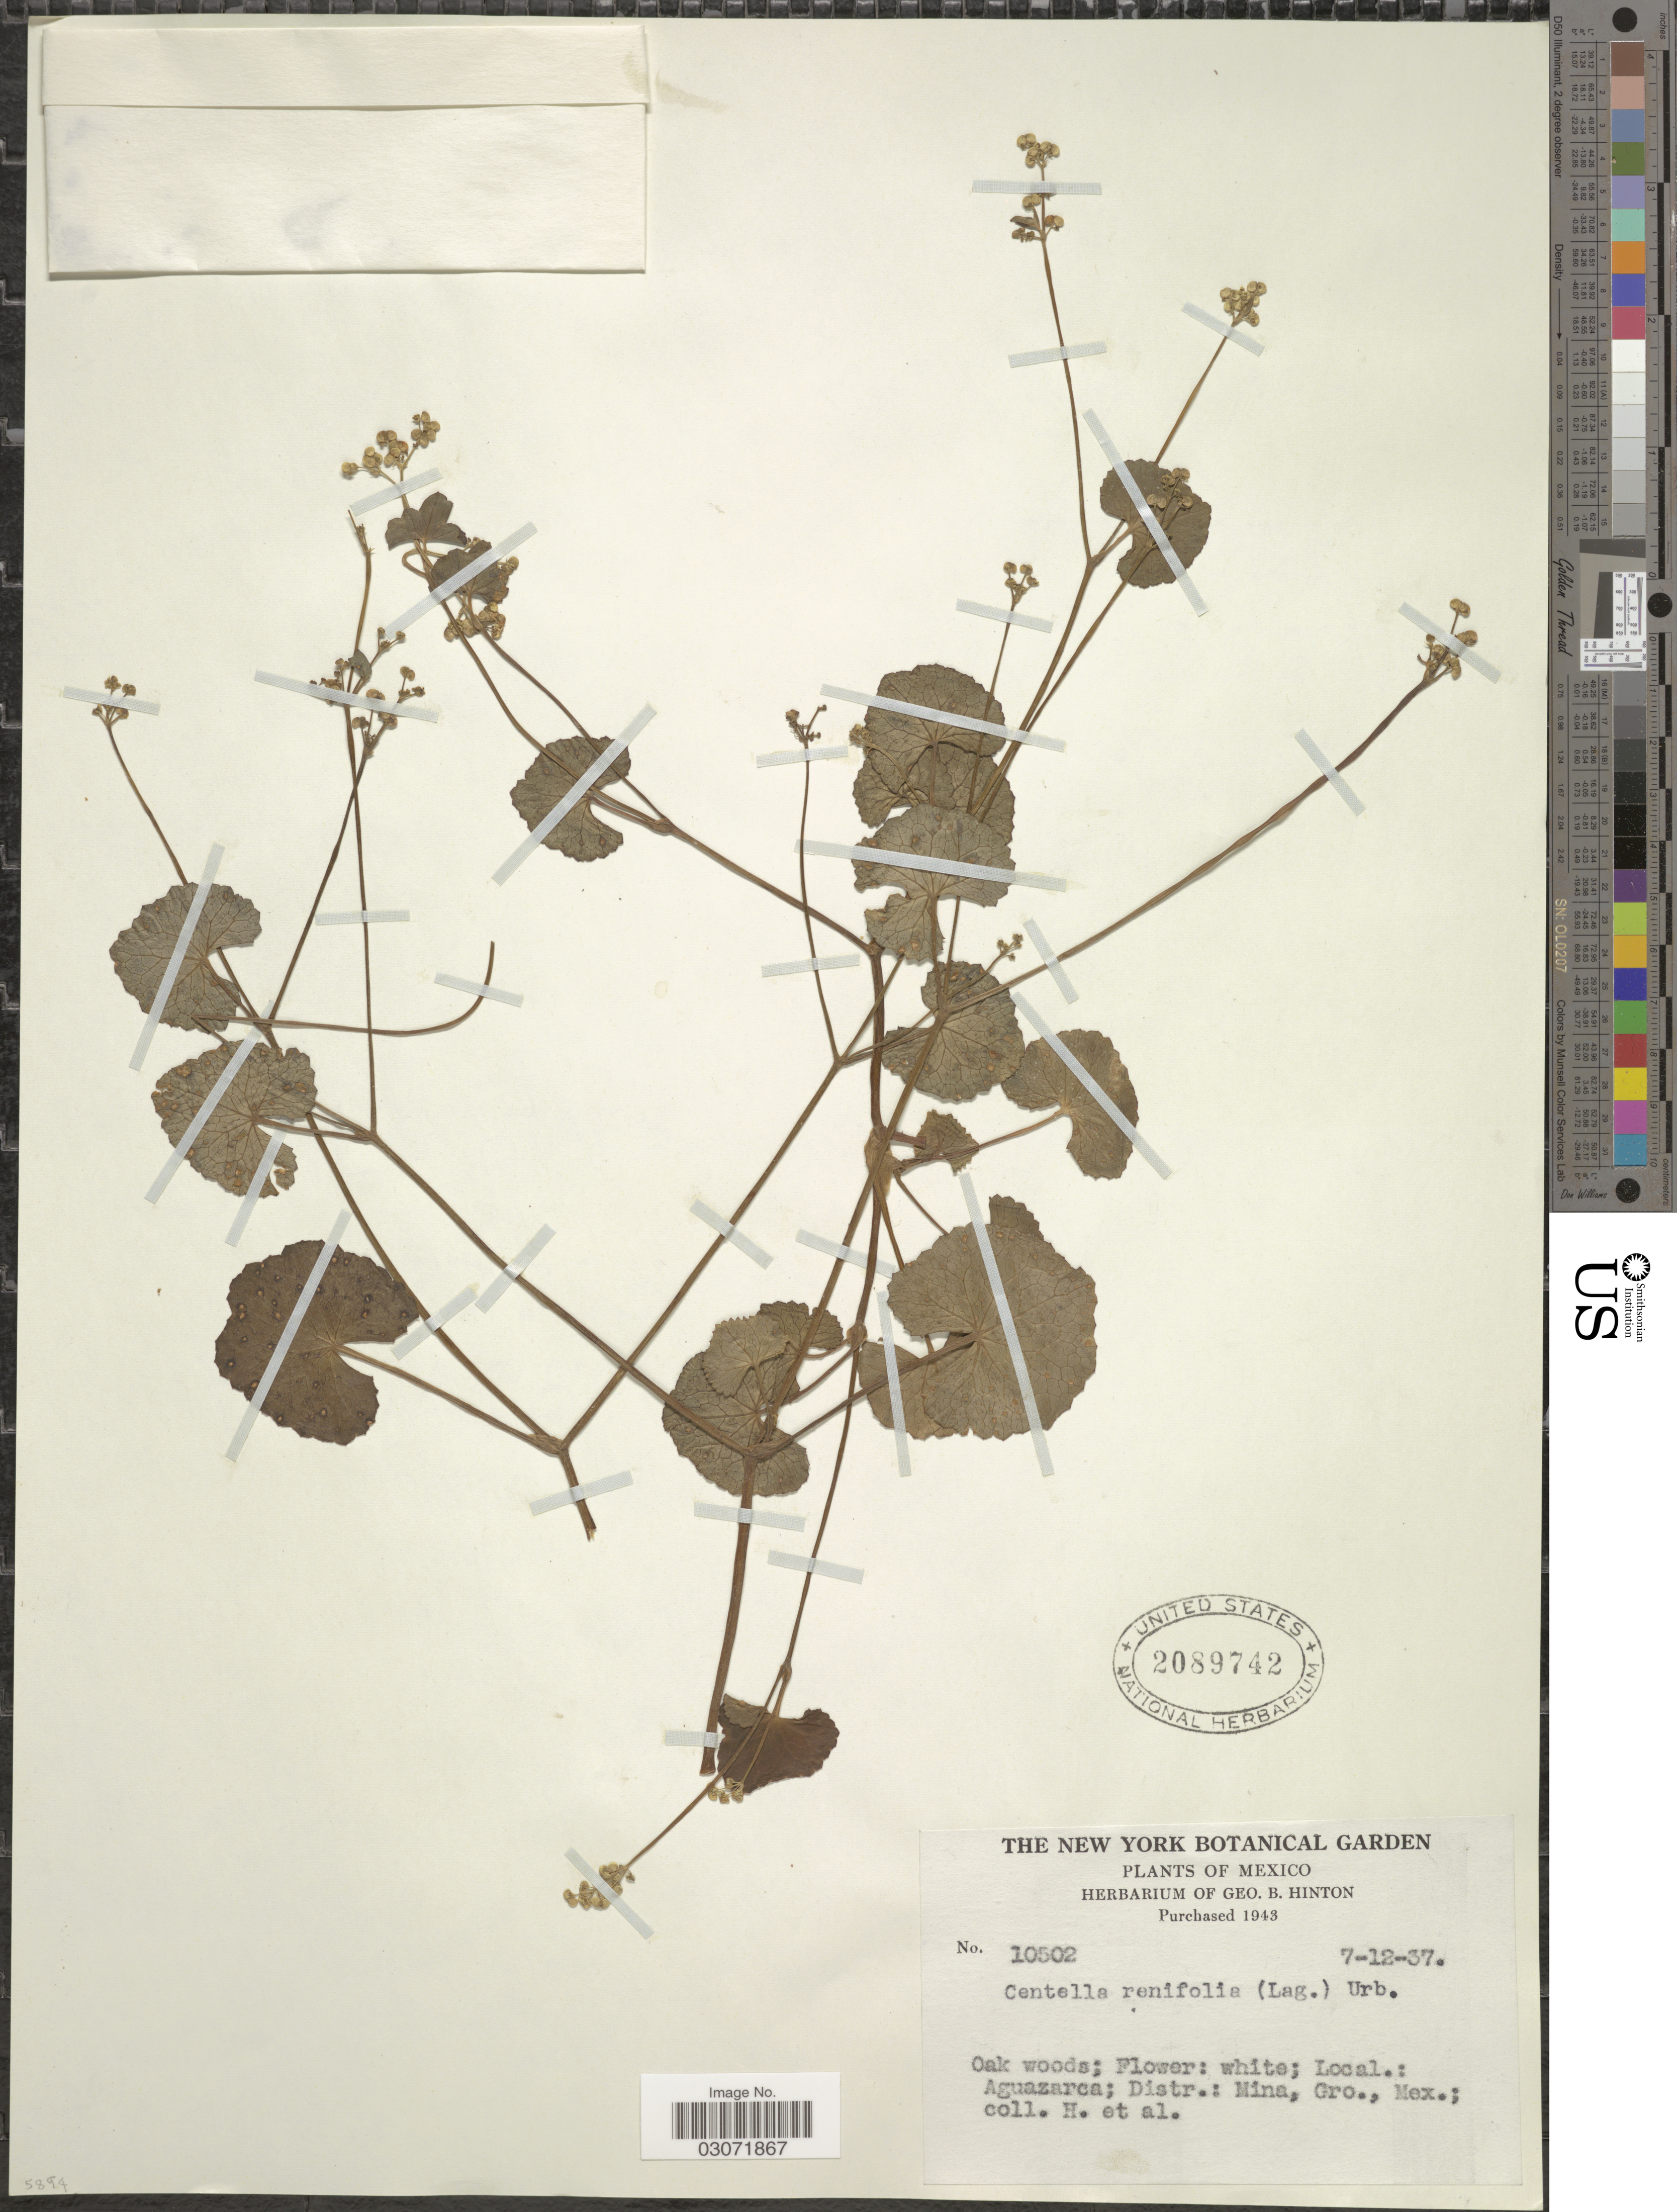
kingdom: Plantae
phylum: Tracheophyta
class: Magnoliopsida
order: Apiales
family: Apiaceae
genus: Micropleura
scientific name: Micropleura renifolia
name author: Lag.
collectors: G. B. Hinton & et al.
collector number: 10502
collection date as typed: Transcribed d/m/y: 7/12/37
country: Mexico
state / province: Guerrero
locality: Aguazarca; Distr.: Mina.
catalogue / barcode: US 2089742